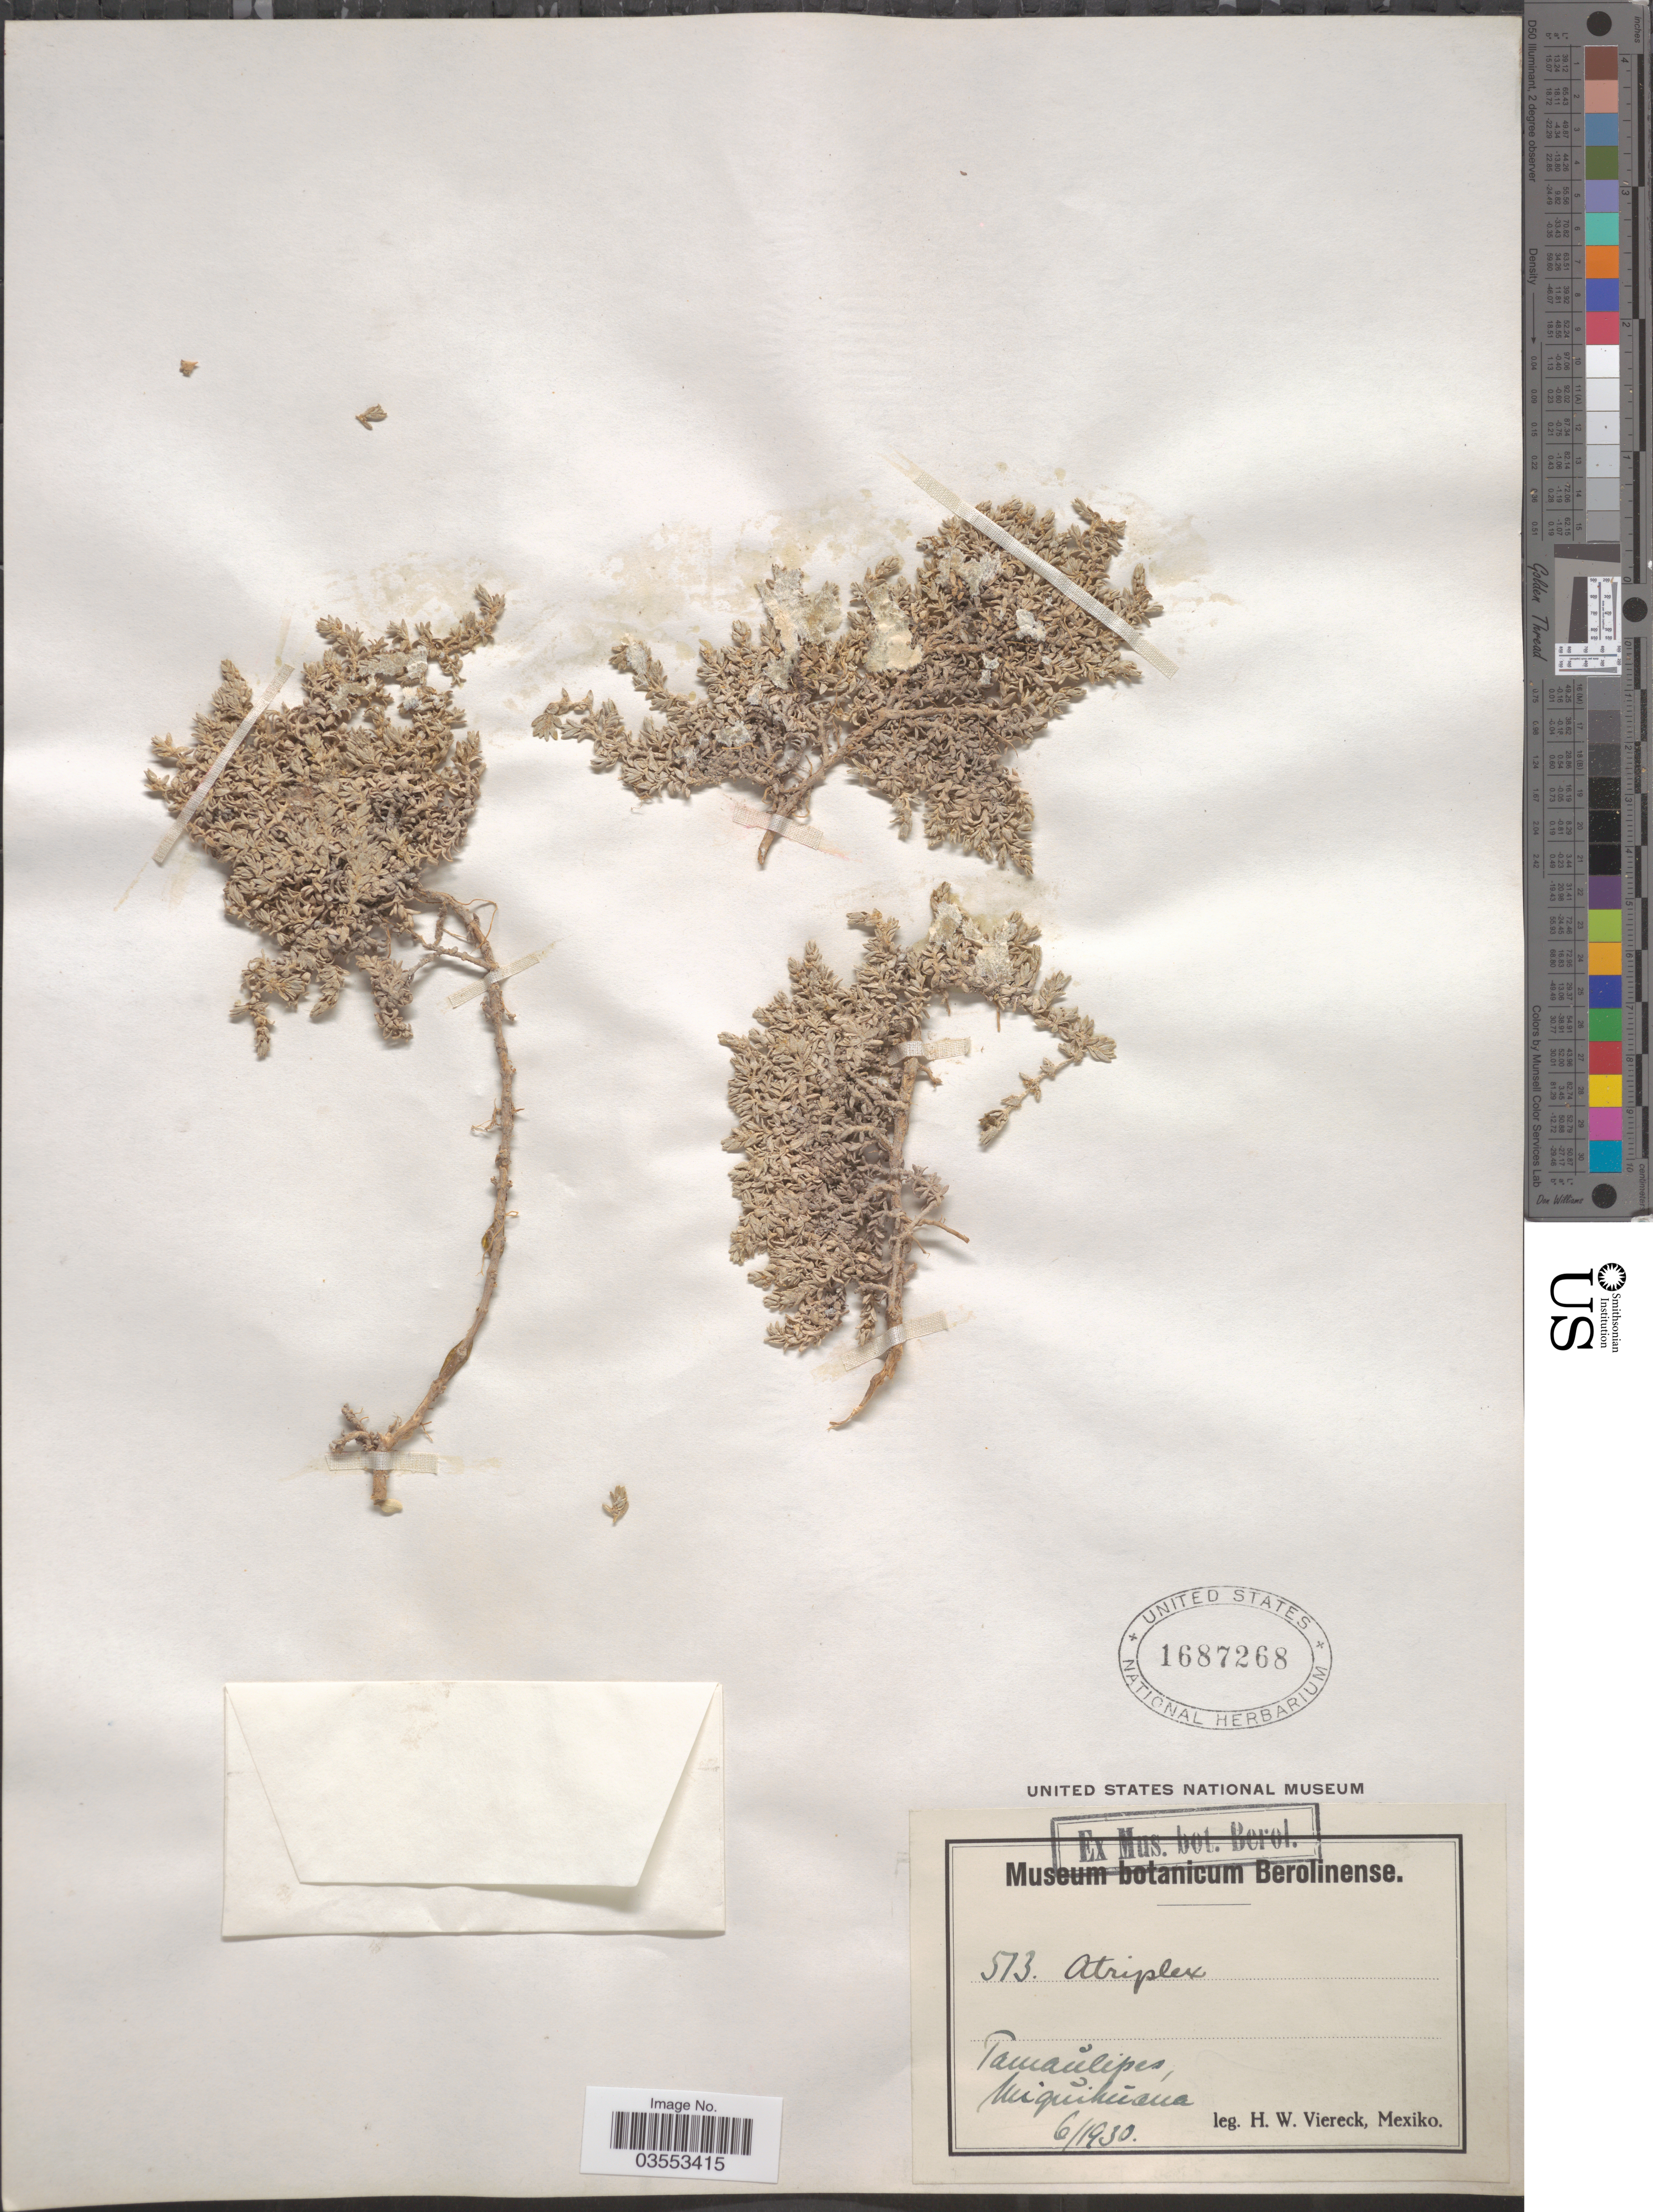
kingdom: Plantae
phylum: Tracheophyta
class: Magnoliopsida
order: Caryophyllales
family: Amaranthaceae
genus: Atriplex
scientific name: Atriplex sp.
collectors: H. W. Viereck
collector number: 513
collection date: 1930-06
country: Mexico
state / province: Tamaulipas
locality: Miquihuana.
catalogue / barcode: US 1687268